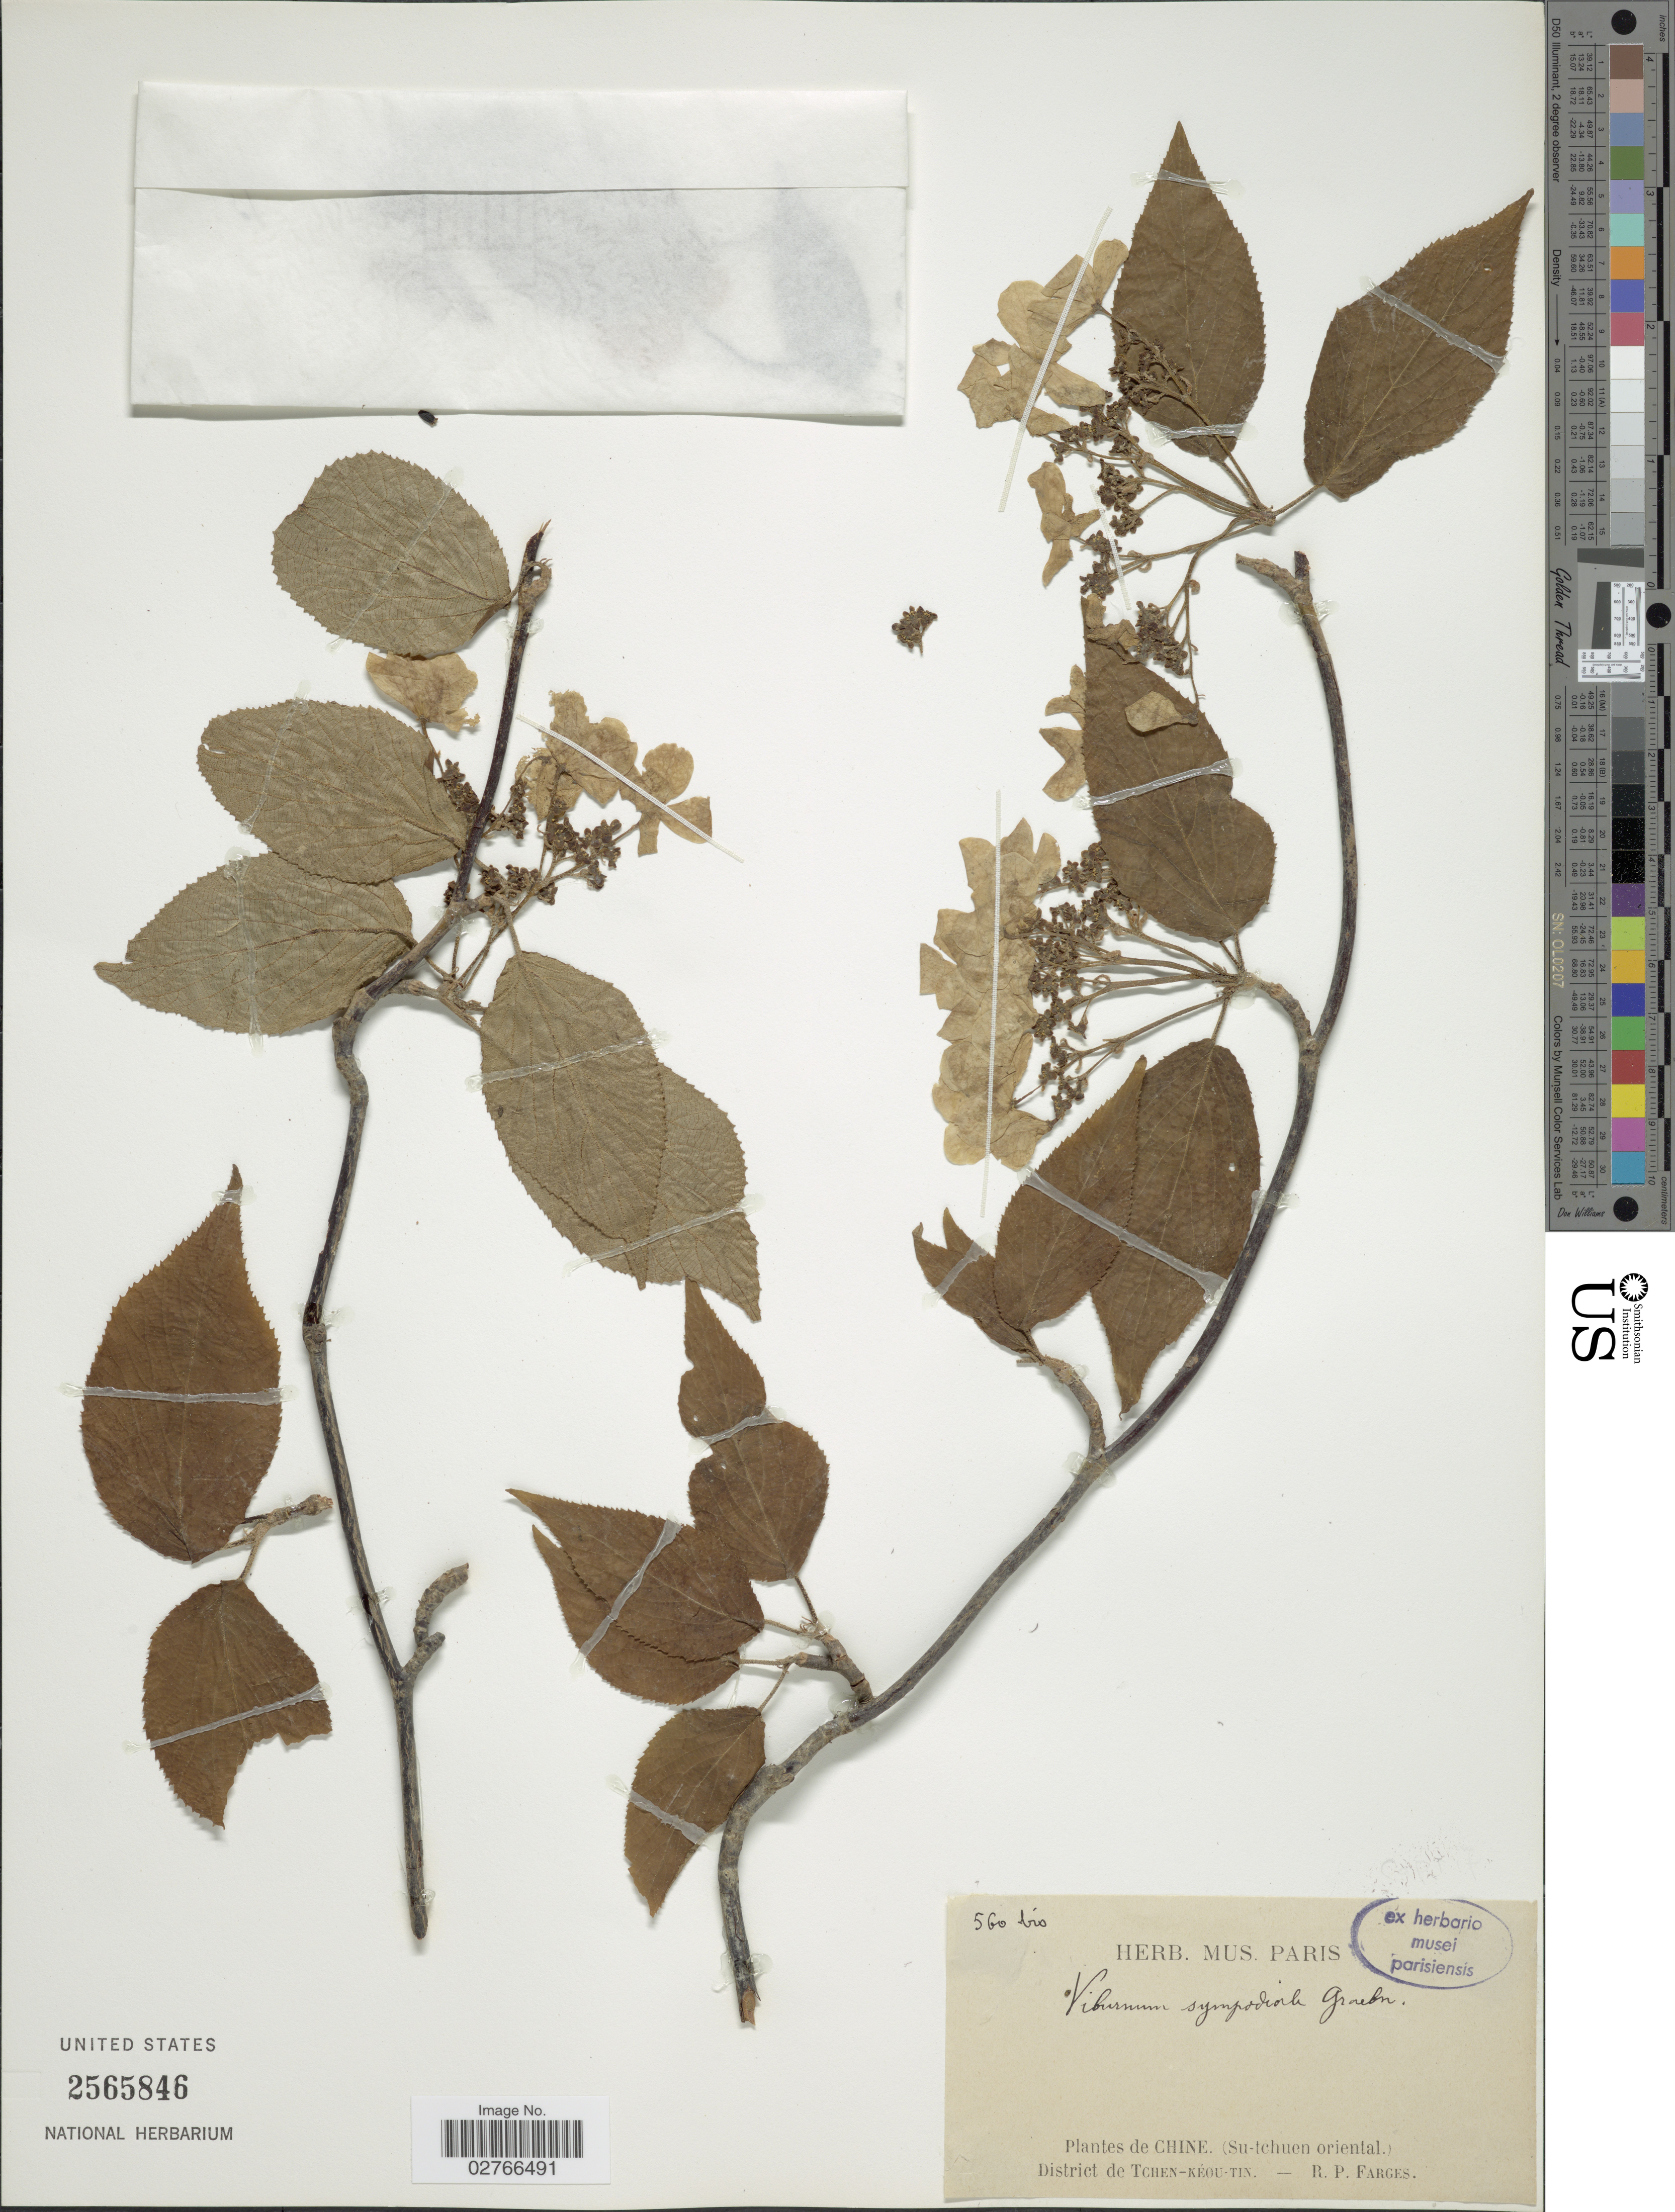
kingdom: Plantae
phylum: Tracheophyta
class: Magnoliopsida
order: Dipsacales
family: Viburnaceae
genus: Viburnum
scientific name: Viburnum sympodiale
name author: Graebn.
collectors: R. Farges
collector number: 560bis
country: China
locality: Chine (Su-tchuen oriental), District de Tchen-Kéou-Tin.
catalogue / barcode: US 2565846